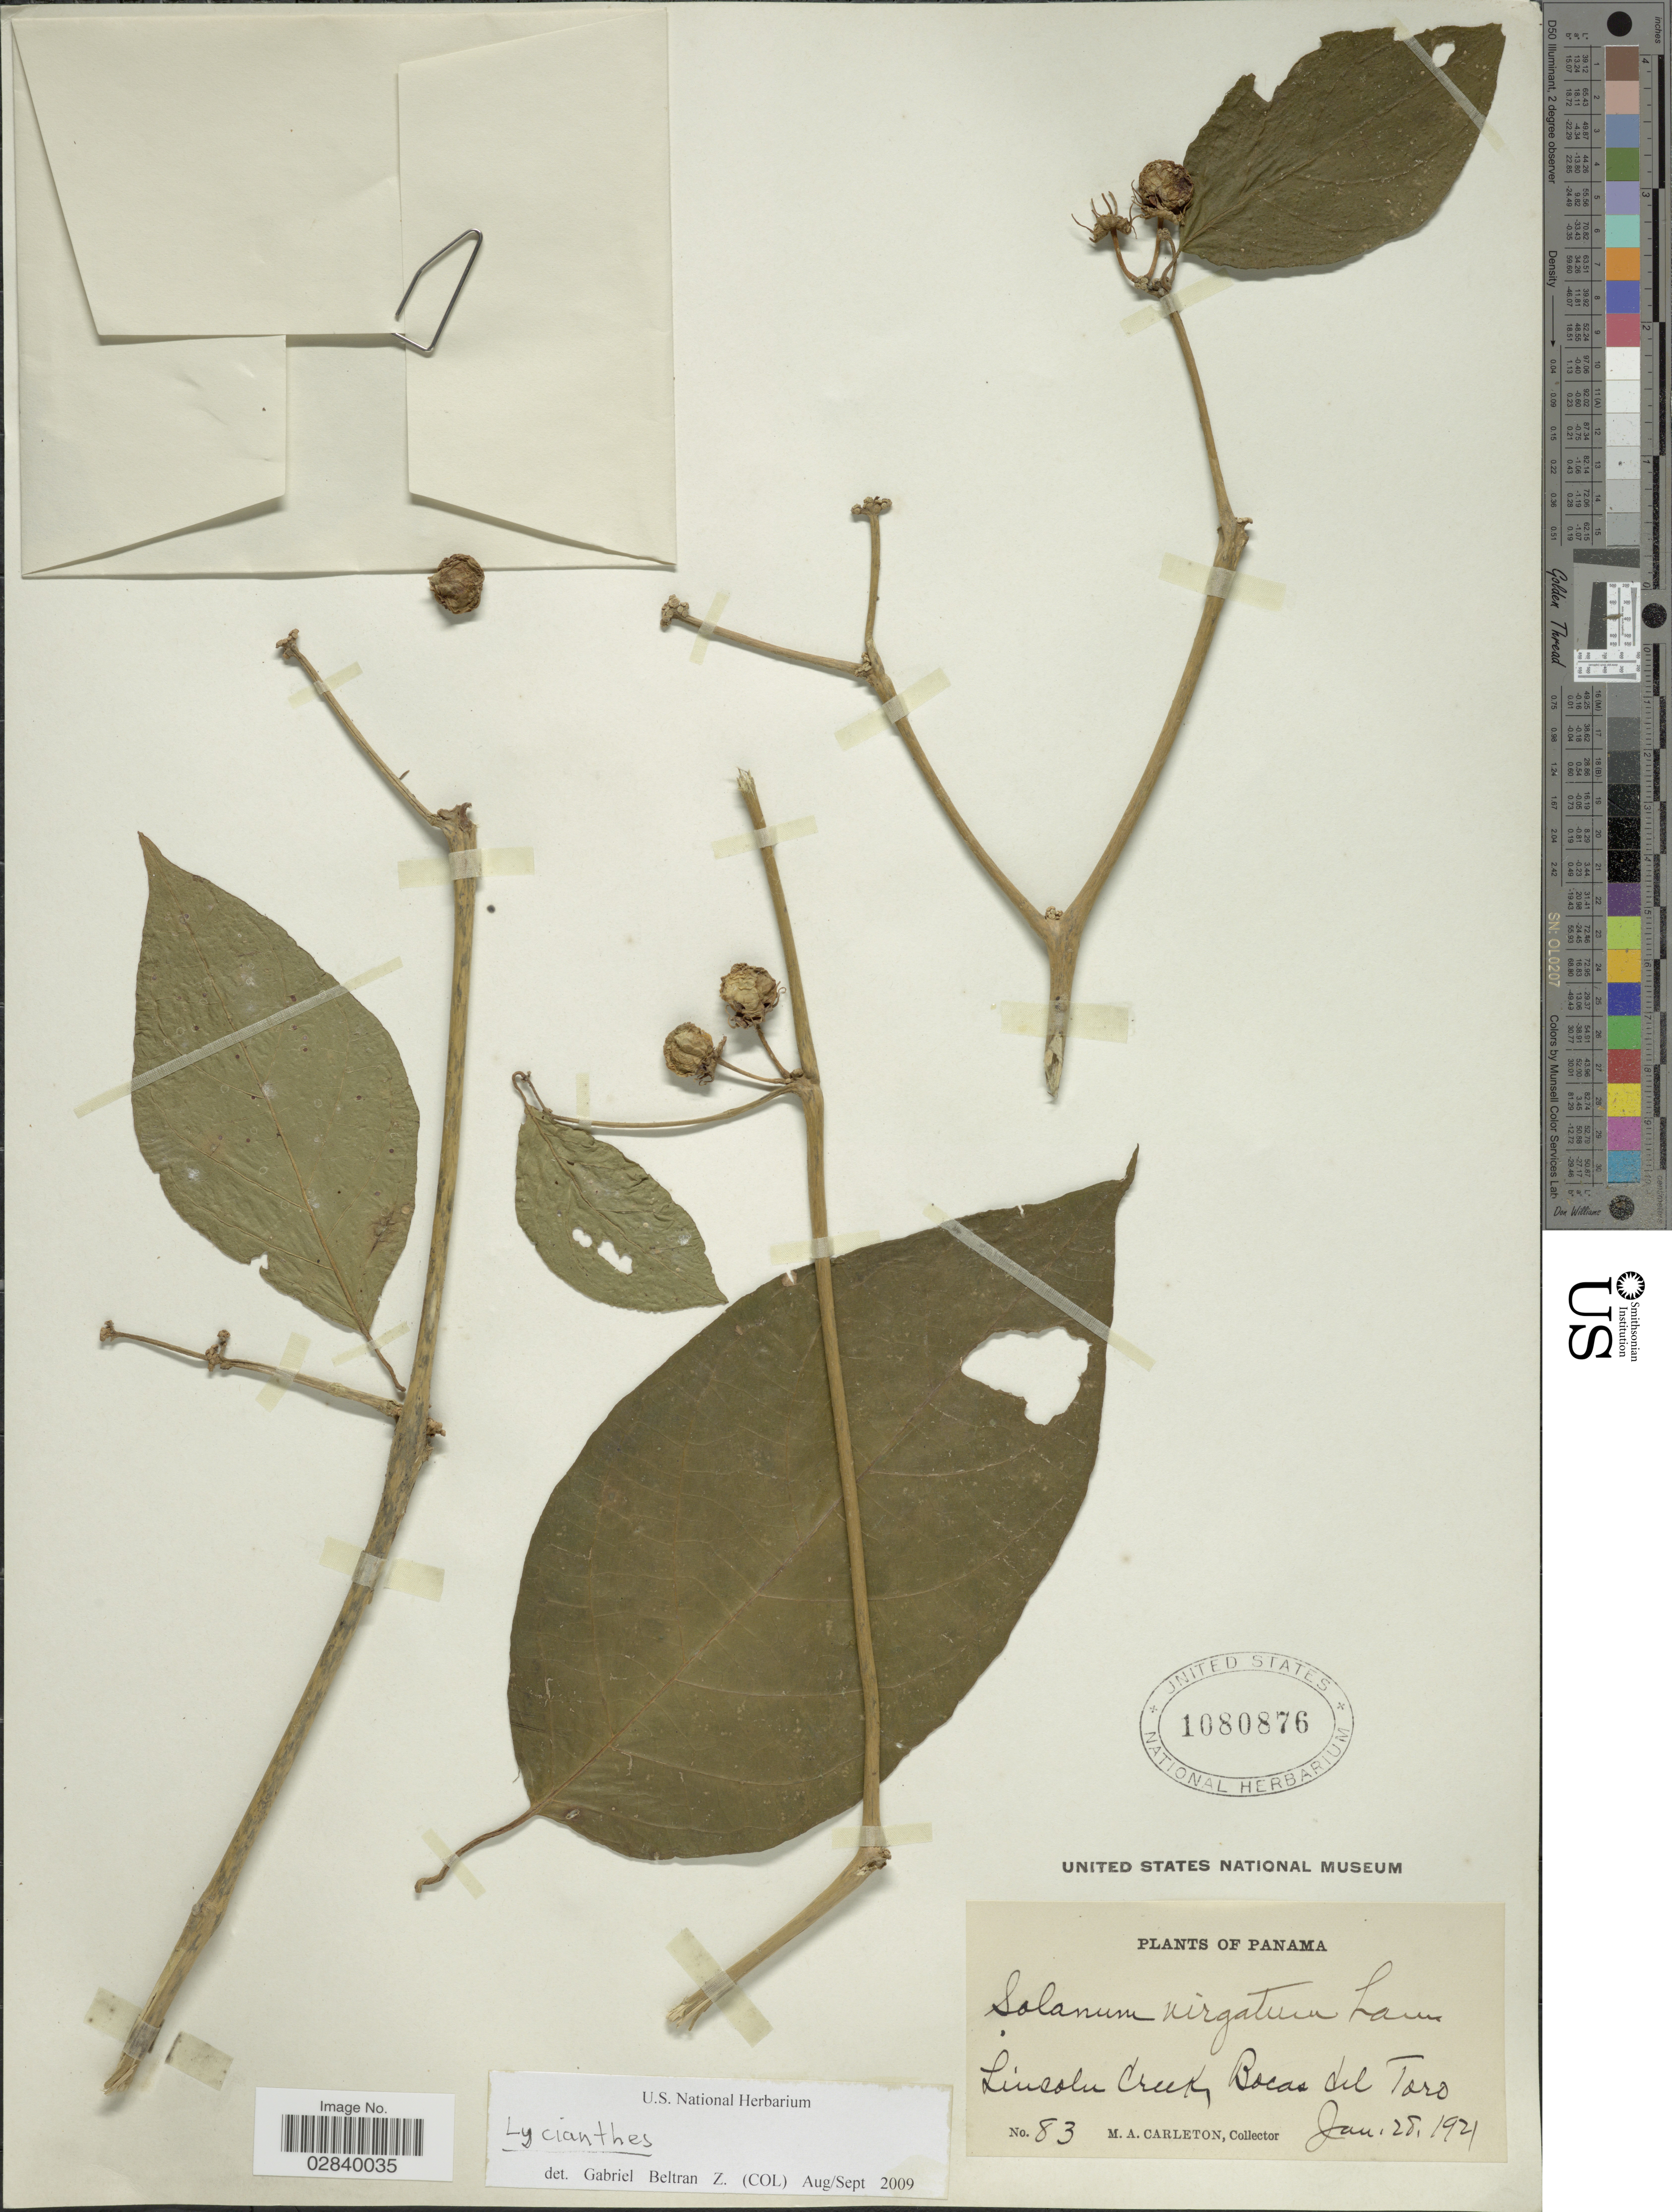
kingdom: Plantae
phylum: Tracheophyta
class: Magnoliopsida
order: Solanales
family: Solanaceae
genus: Lycianthes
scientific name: Lycianthes virgata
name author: (Lam.) Bitter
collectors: M. A. Carleton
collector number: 83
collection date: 1921-01-28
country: Panama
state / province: Bocas del Toro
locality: Lincoln Creek.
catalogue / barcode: US 1080876